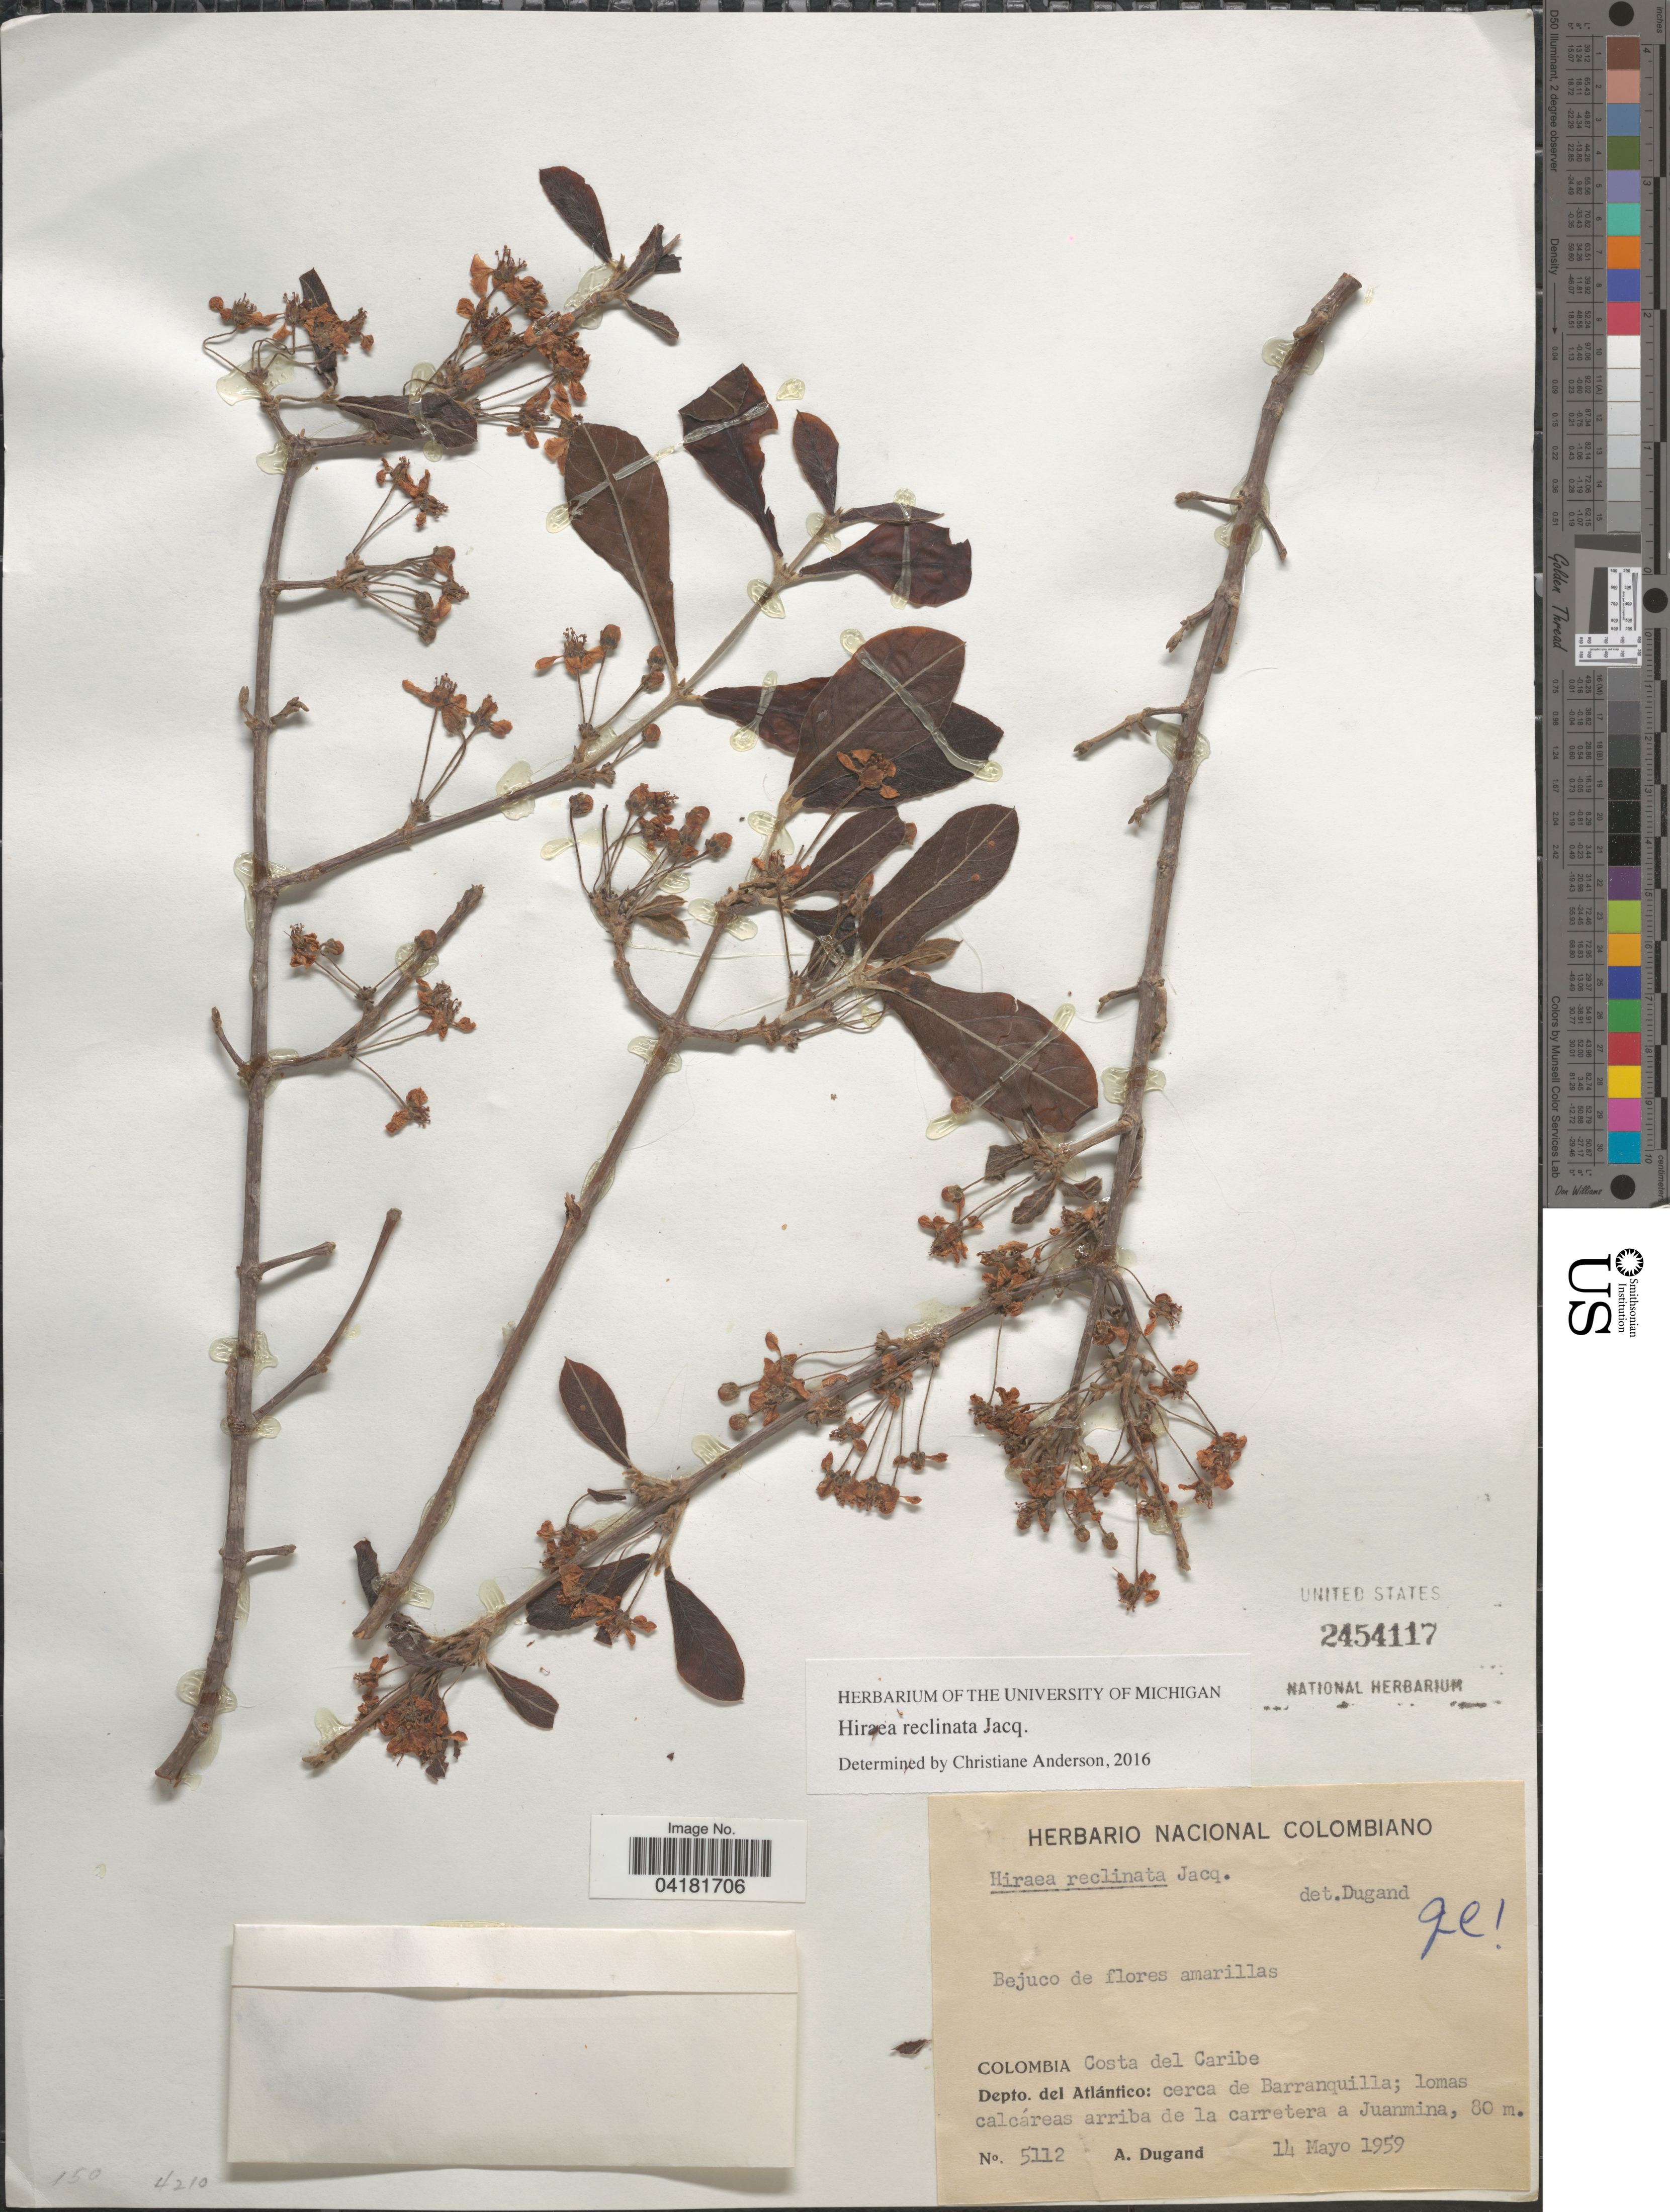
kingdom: Plantae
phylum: Tracheophyta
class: Magnoliopsida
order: Malpighiales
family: Malpighiaceae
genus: Hiraea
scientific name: Hiraea reclinata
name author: Jacq.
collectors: A. Dugand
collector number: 5112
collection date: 1959-05-14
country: Colombia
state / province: Atlántico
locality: Costa del Caribe. Depto. del Atlántico: cerca de Barranquilla; lomas calcáreas arriba de la carretera a Juanmina.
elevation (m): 80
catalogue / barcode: US 2454117